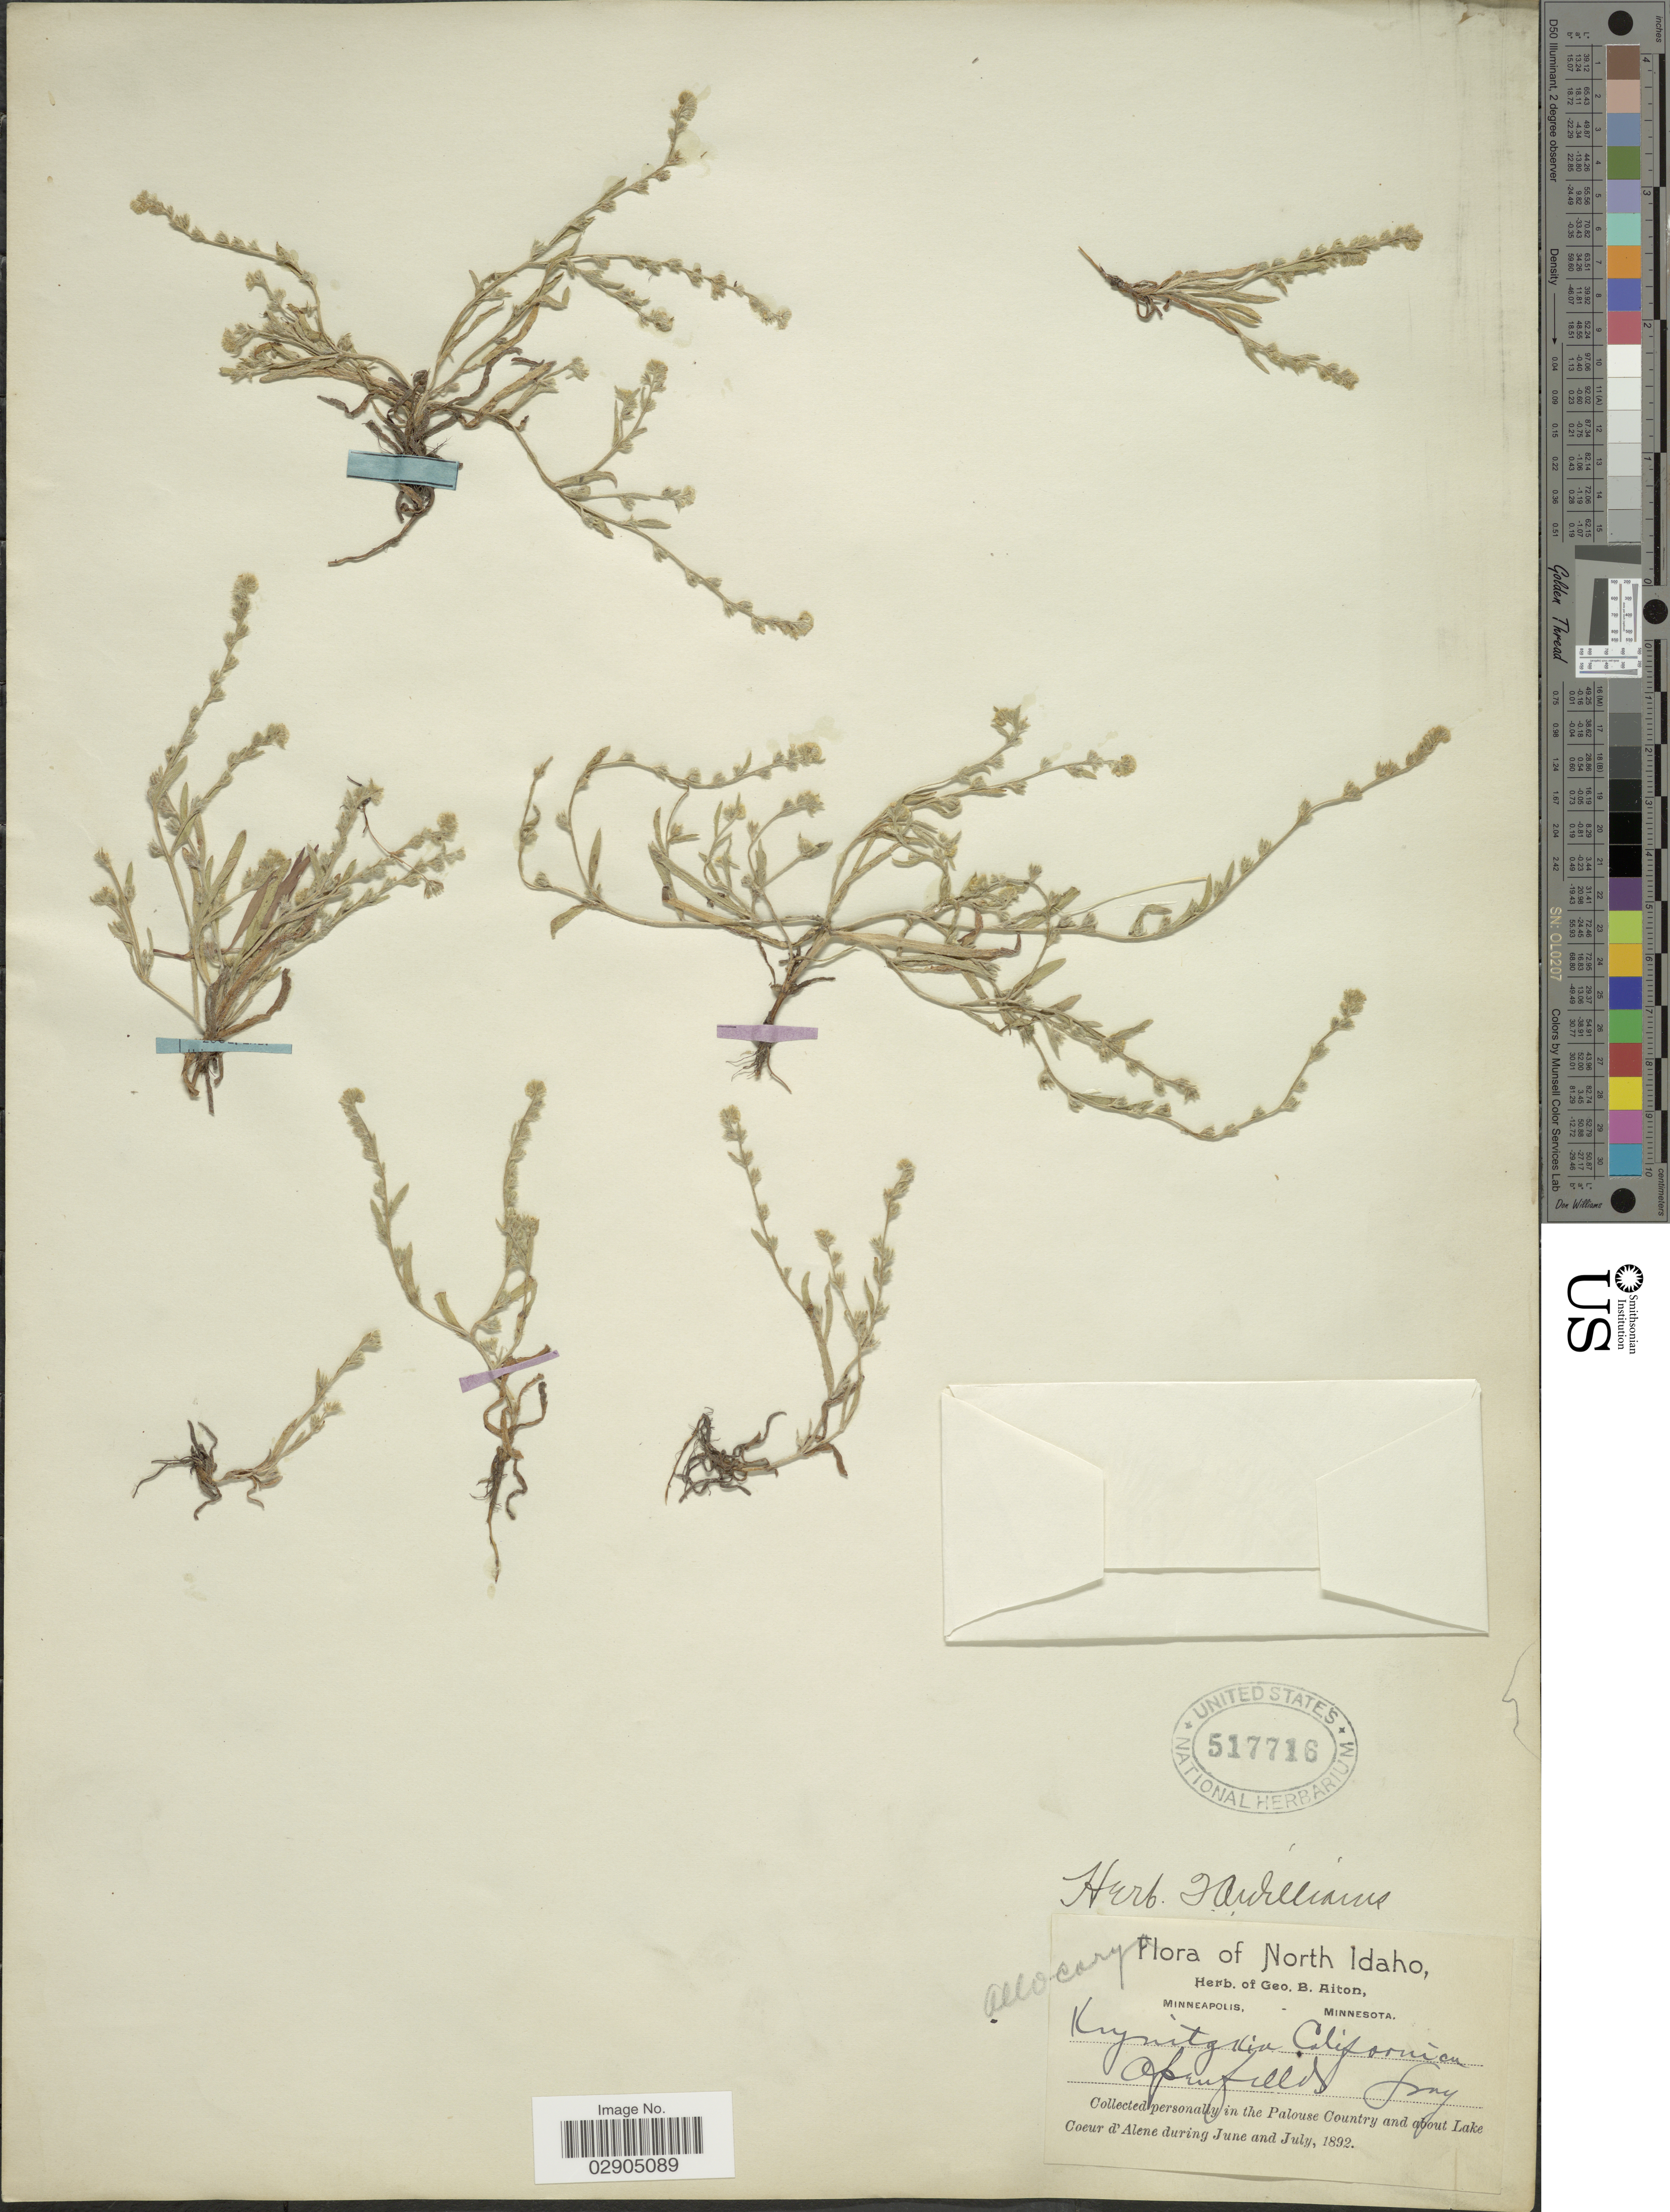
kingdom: Plantae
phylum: Tracheophyta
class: Magnoliopsida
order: Boraginales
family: Boraginaceae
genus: Allocarya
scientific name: Allocarya californica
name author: (Fisch. & C.A. Mey.) Greene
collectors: G. B. Aiton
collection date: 1892-06/1892-07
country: United States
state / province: Idaho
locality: North Idaho. The Palouse Country and about Lake Coeur d' Alene.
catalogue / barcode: US 517716